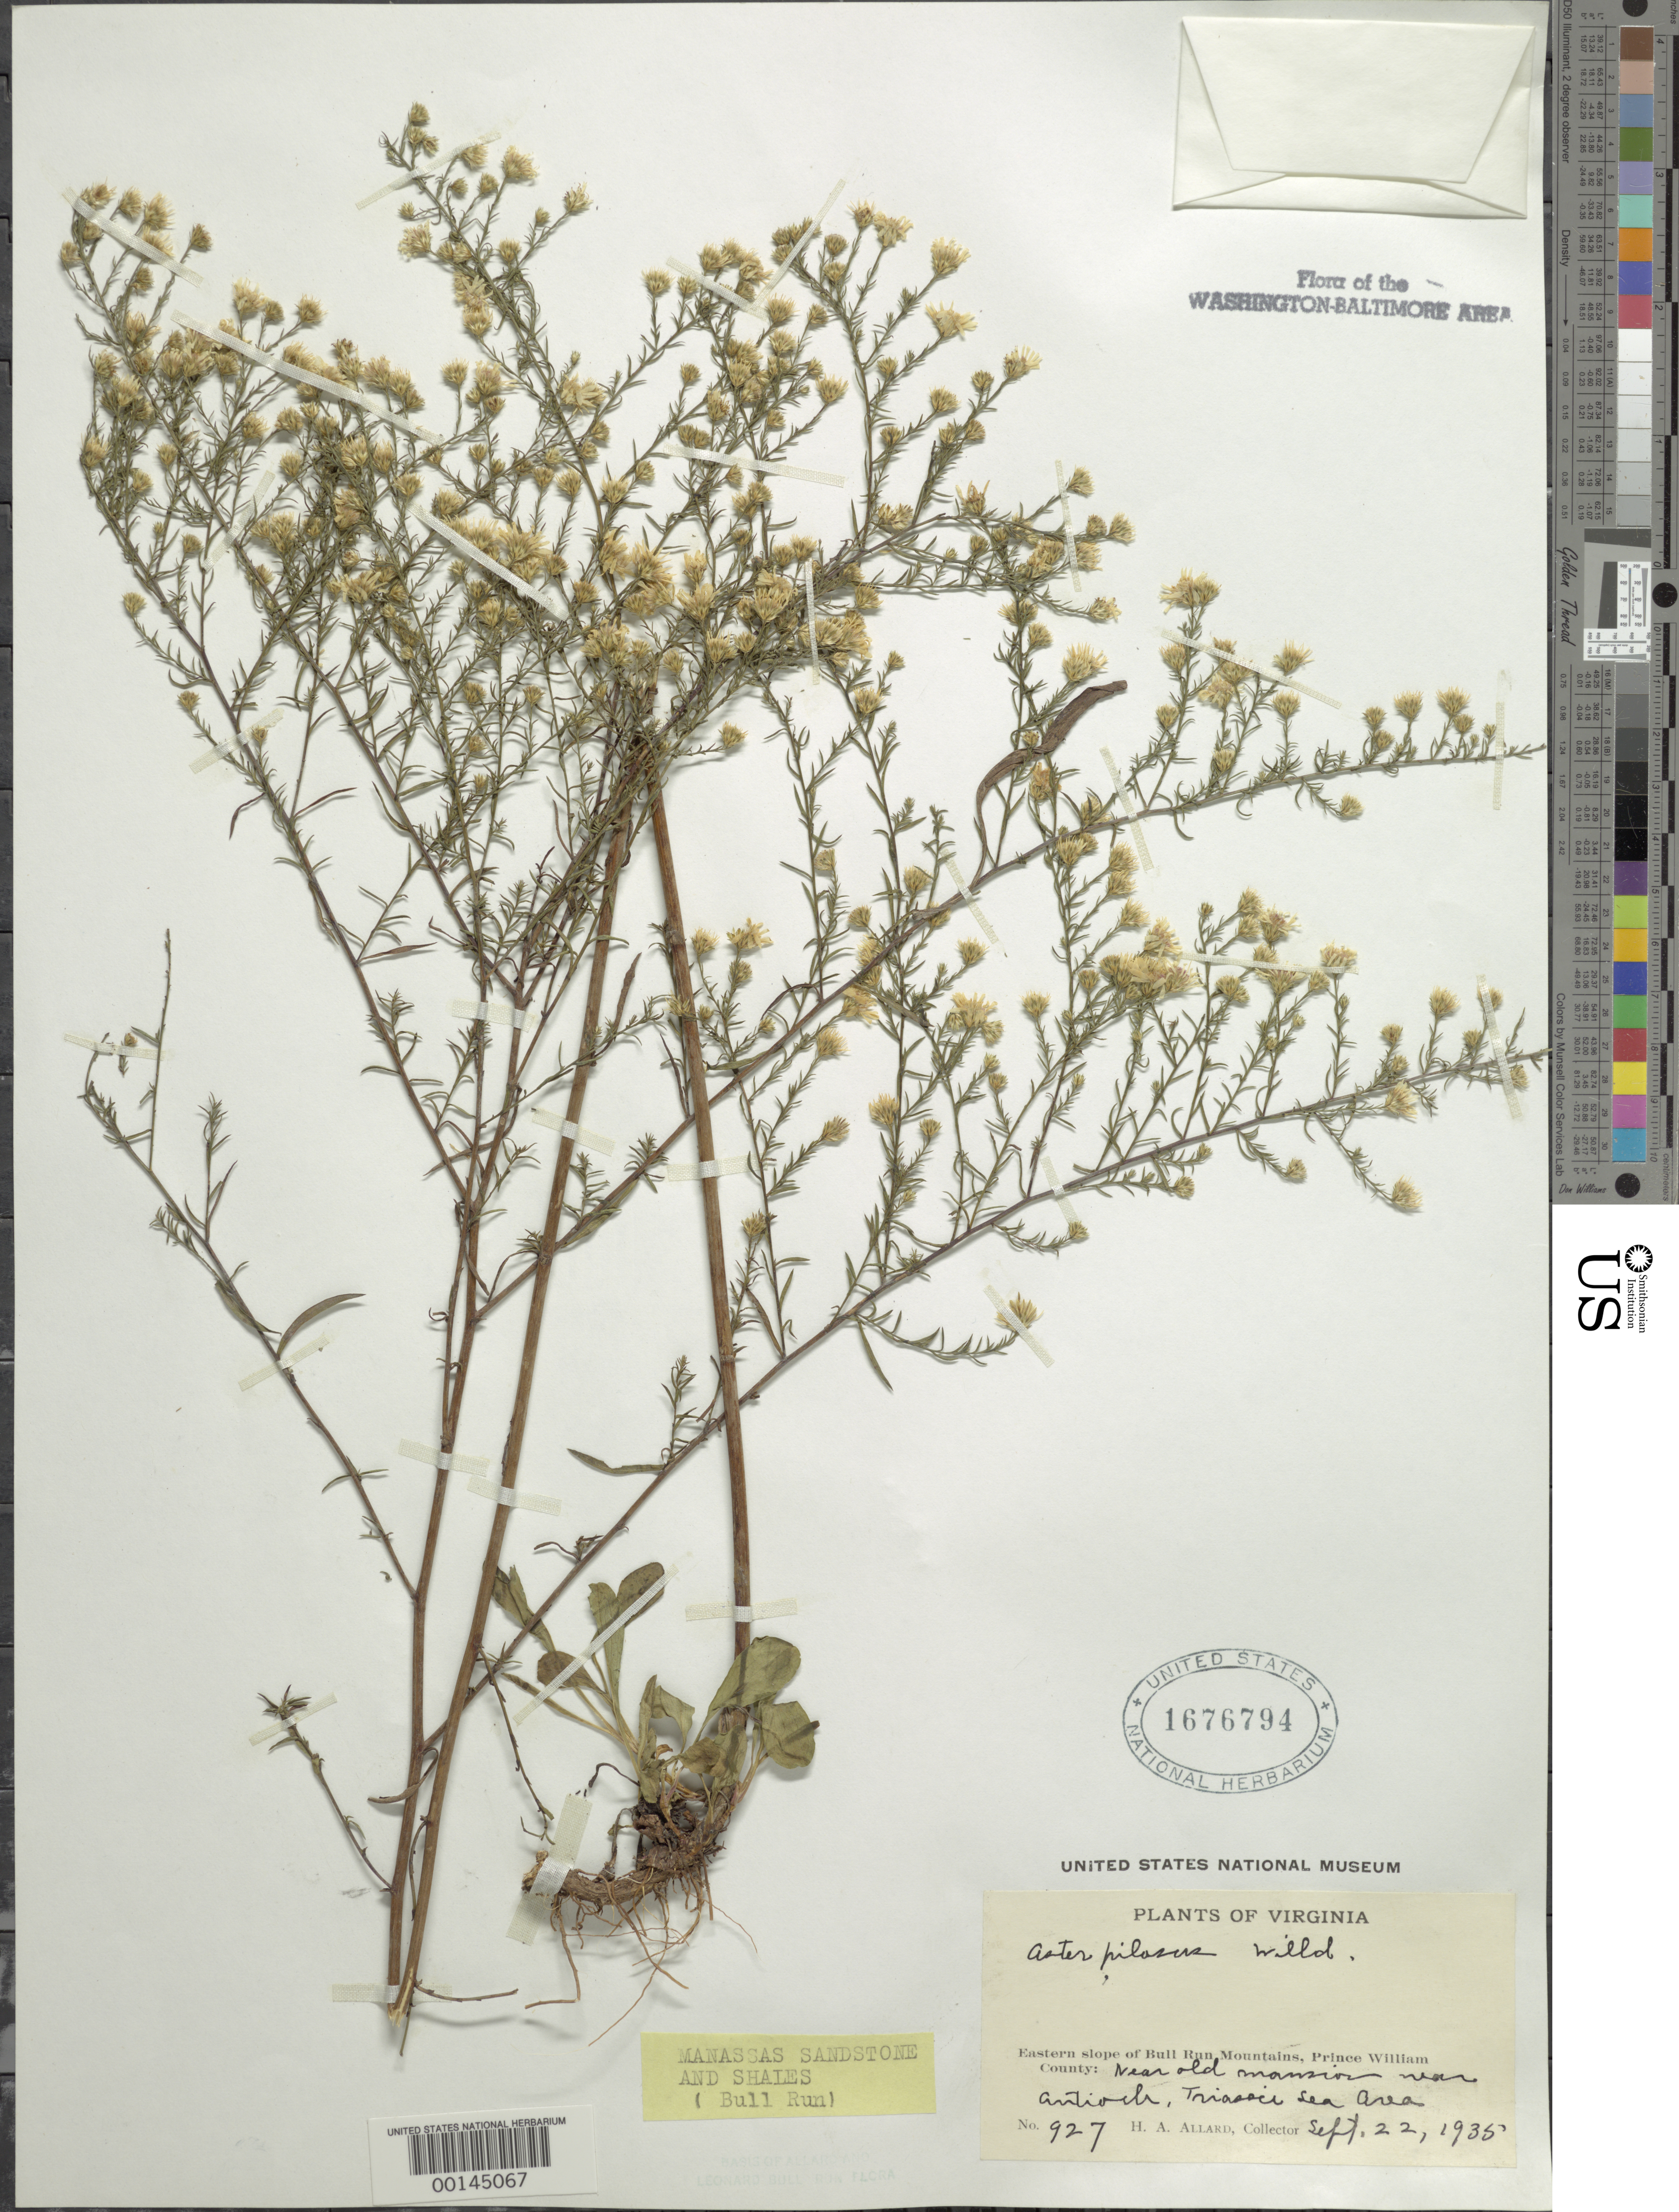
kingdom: Plantae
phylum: Tracheophyta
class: Magnoliopsida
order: Asterales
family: Asteraceae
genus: Symphyotrichum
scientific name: Symphyotrichum pilosum var. pringlei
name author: (A. Gray) G.L. Nesom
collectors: H. A. Allard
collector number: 927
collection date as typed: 22 Sep 1935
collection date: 1935-09-22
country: United States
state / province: Virginia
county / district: Prince William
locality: Near Antioch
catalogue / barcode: US 1676794